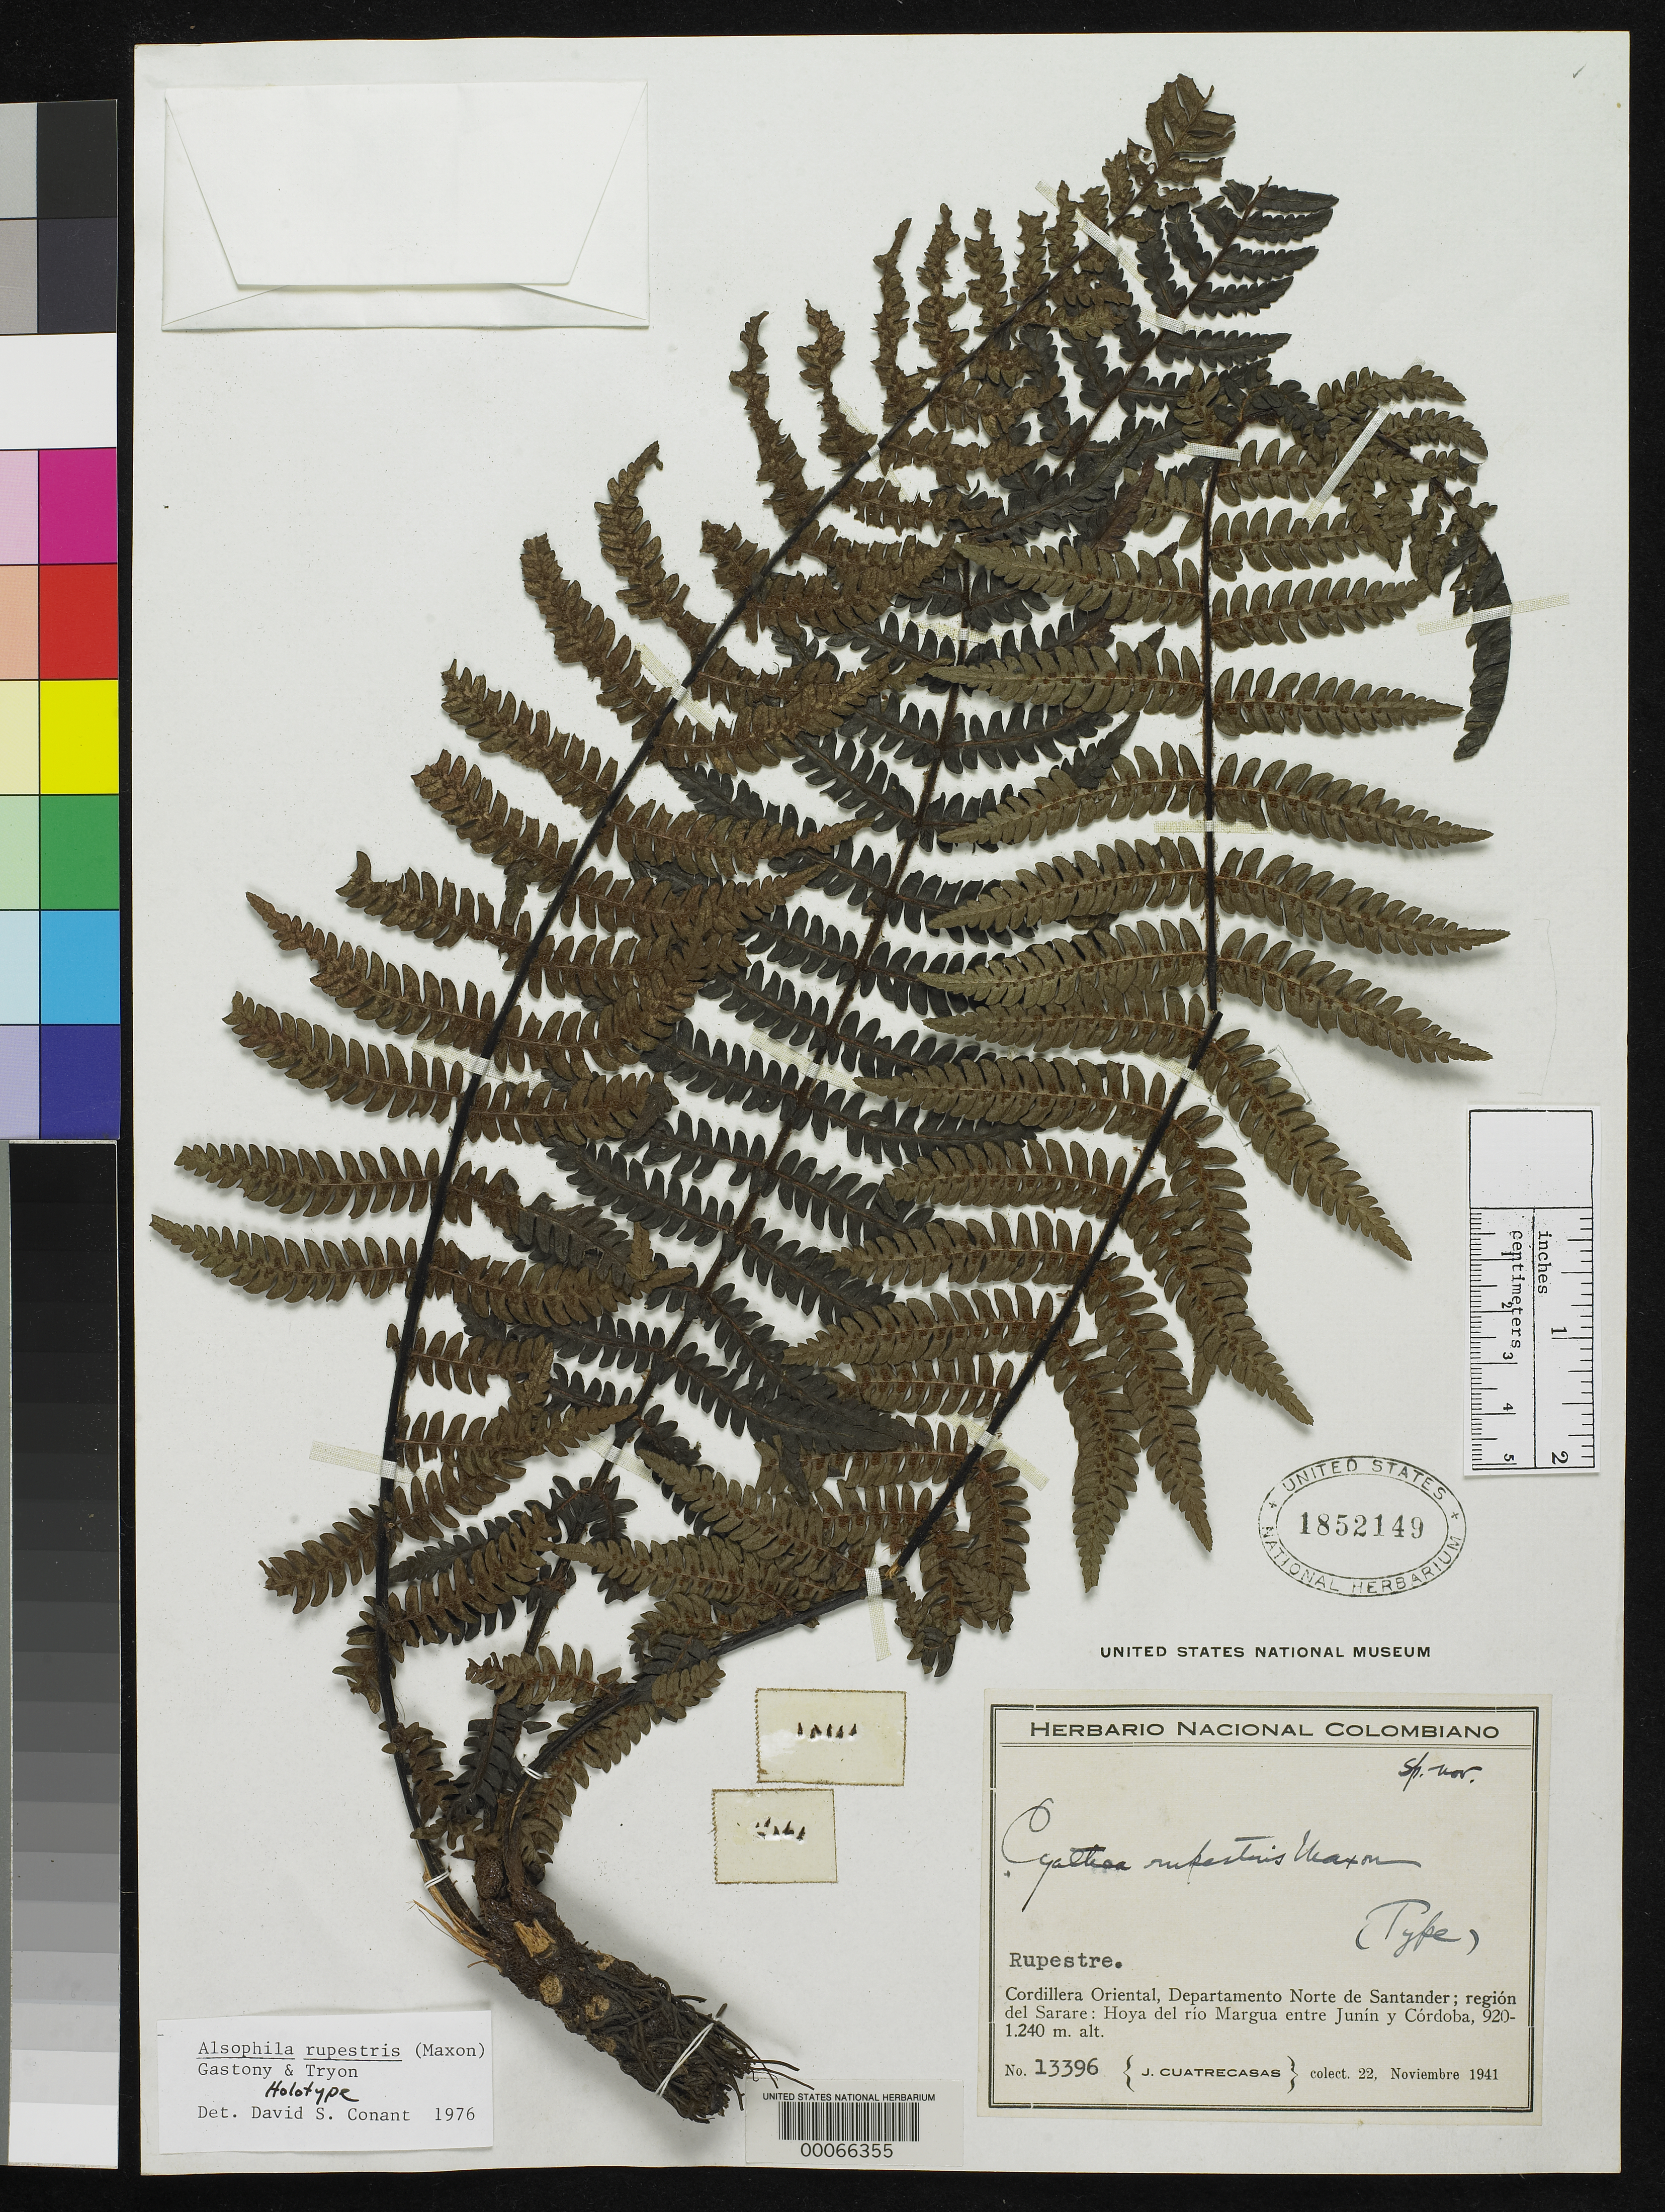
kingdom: Plantae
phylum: Tracheophyta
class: Polypodiopsida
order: Cyatheales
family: Cyatheaceae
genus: Cyathea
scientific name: Cyathea rupestris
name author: Maxon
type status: Holotype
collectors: J. Cuatrecasas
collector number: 13396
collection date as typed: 22 Nov 1941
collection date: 1941-11-22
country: Colombia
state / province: Norte de Santander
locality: Cordillera Oriental, region de Sarare, Hoya del Rio Margua entre Junin y Cordoba.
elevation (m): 920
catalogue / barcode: US 1852149